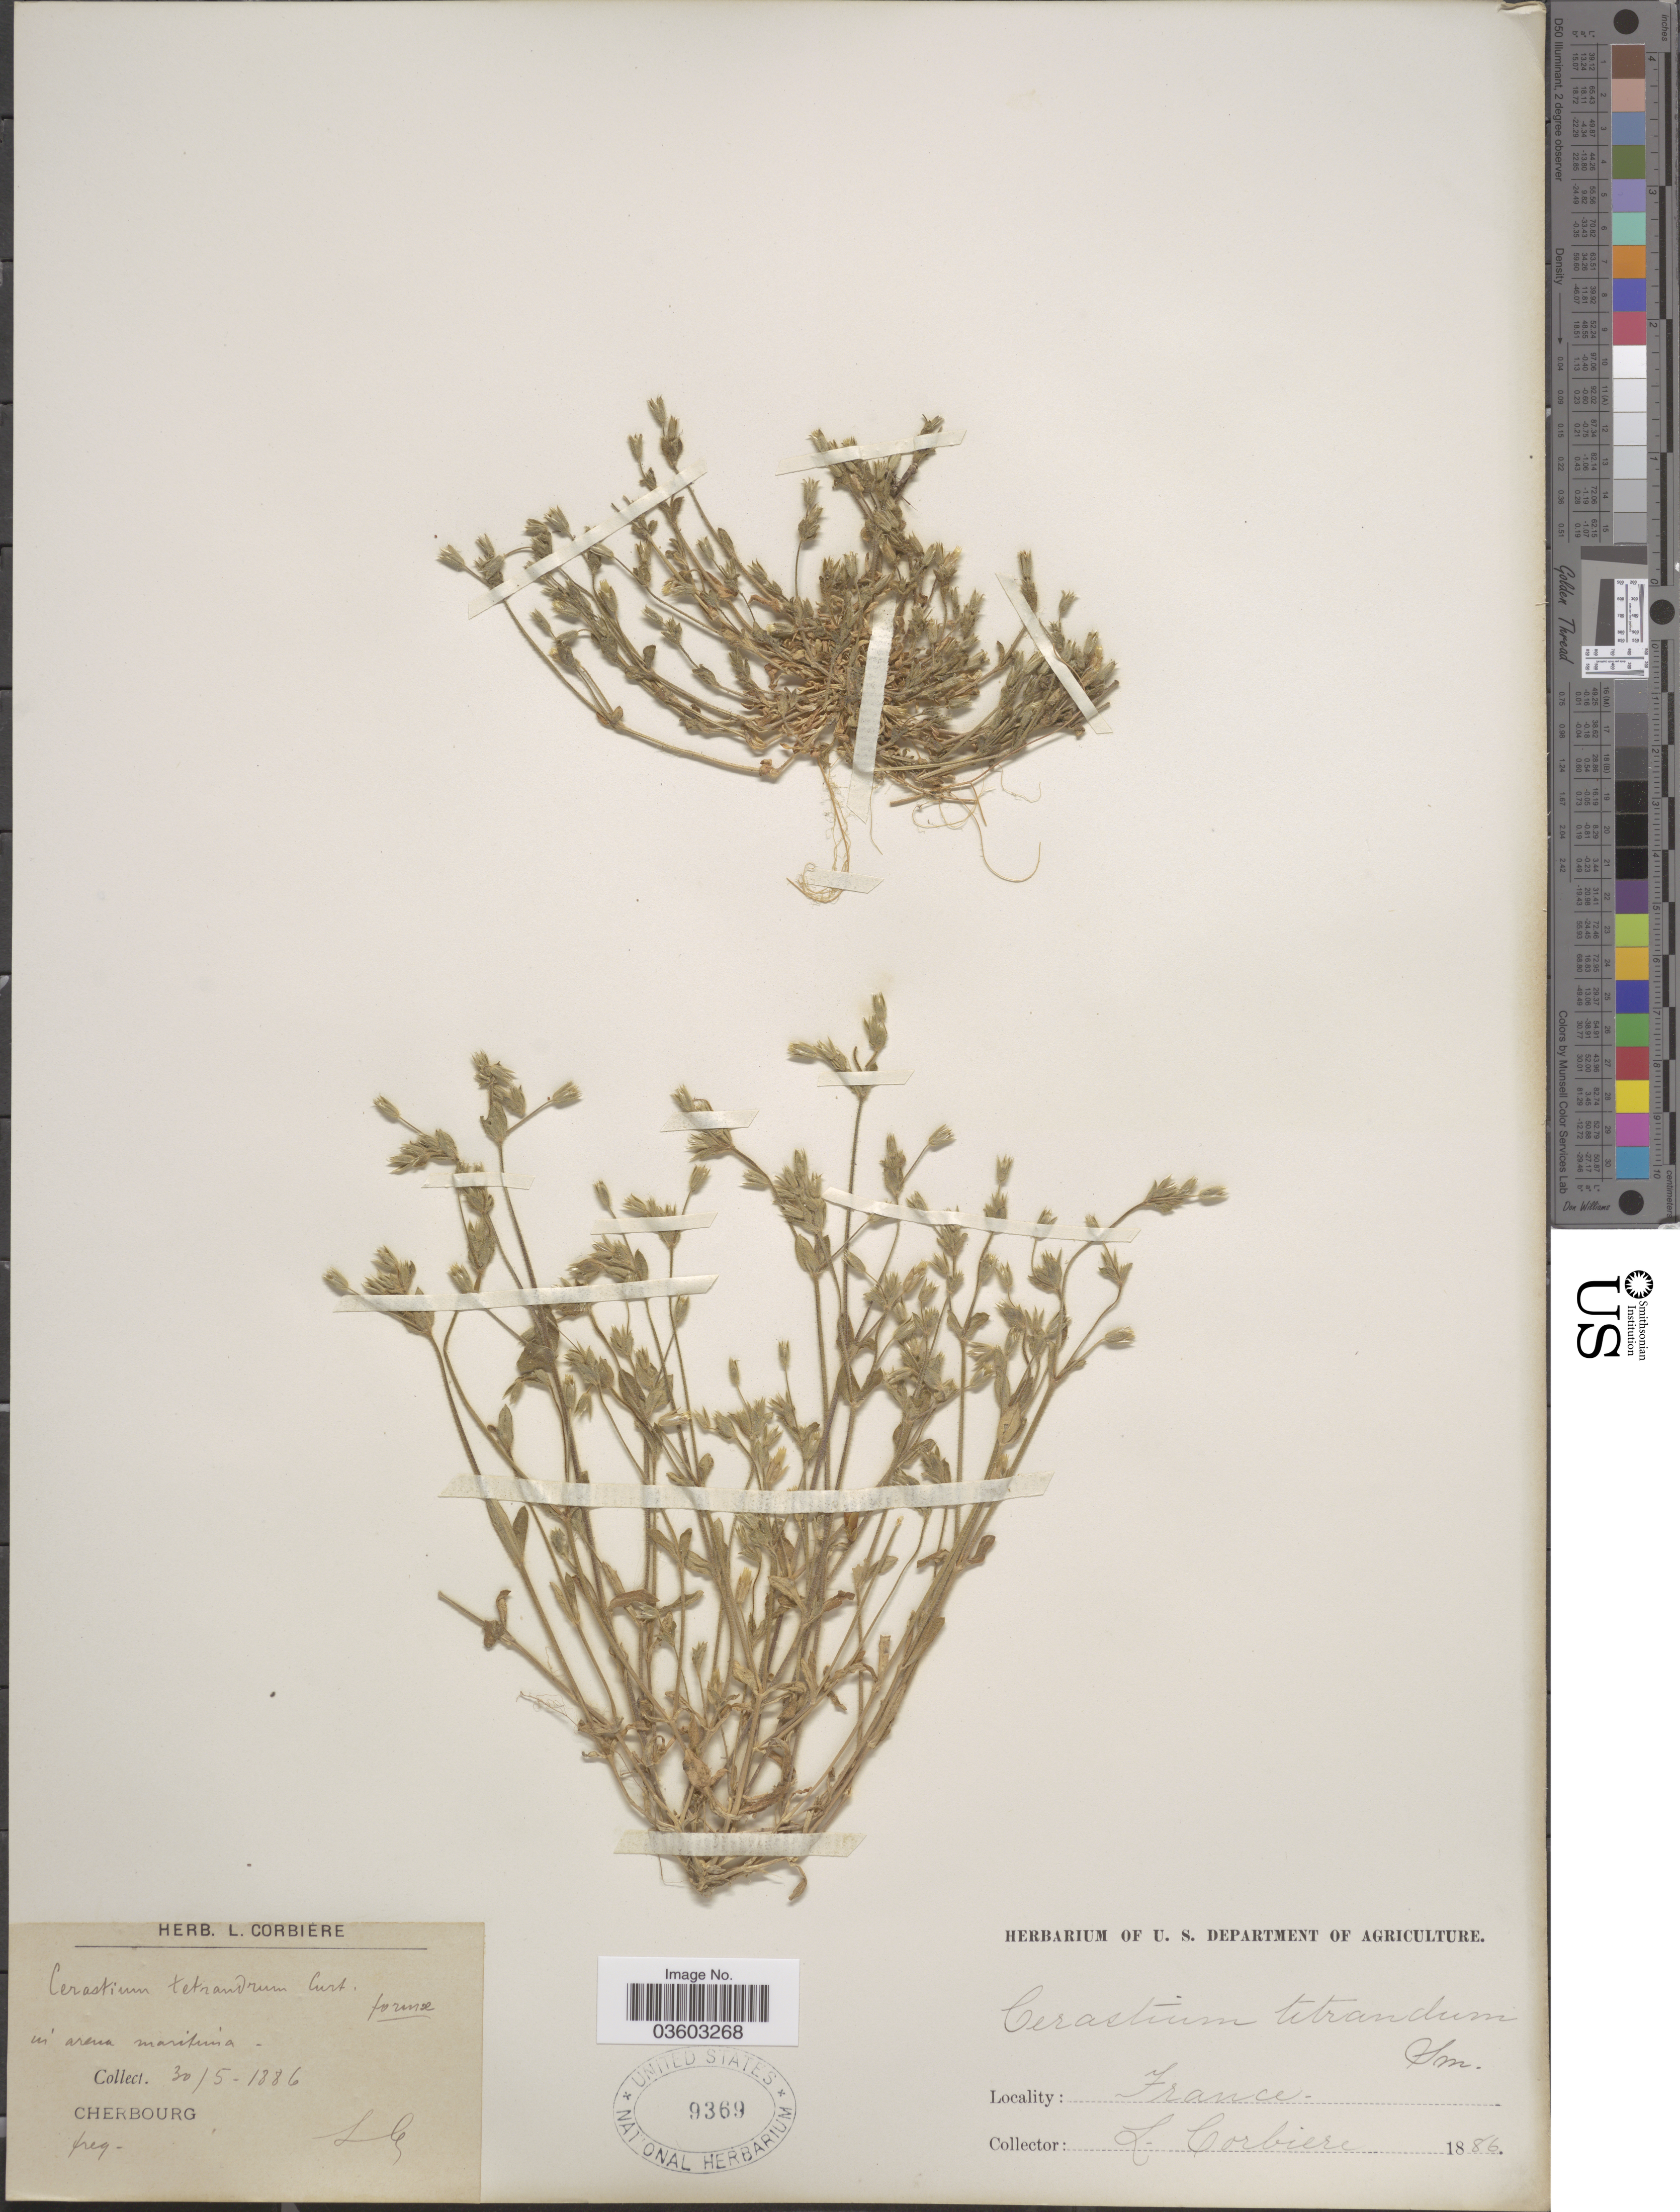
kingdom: Plantae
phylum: Tracheophyta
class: Magnoliopsida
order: Caryophyllales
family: Caryophyllaceae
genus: Cerastium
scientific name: Cerastium tetrandrum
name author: Curtis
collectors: L. Corbière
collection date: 1886-05-30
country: France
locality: Cherbourg.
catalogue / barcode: US 9369